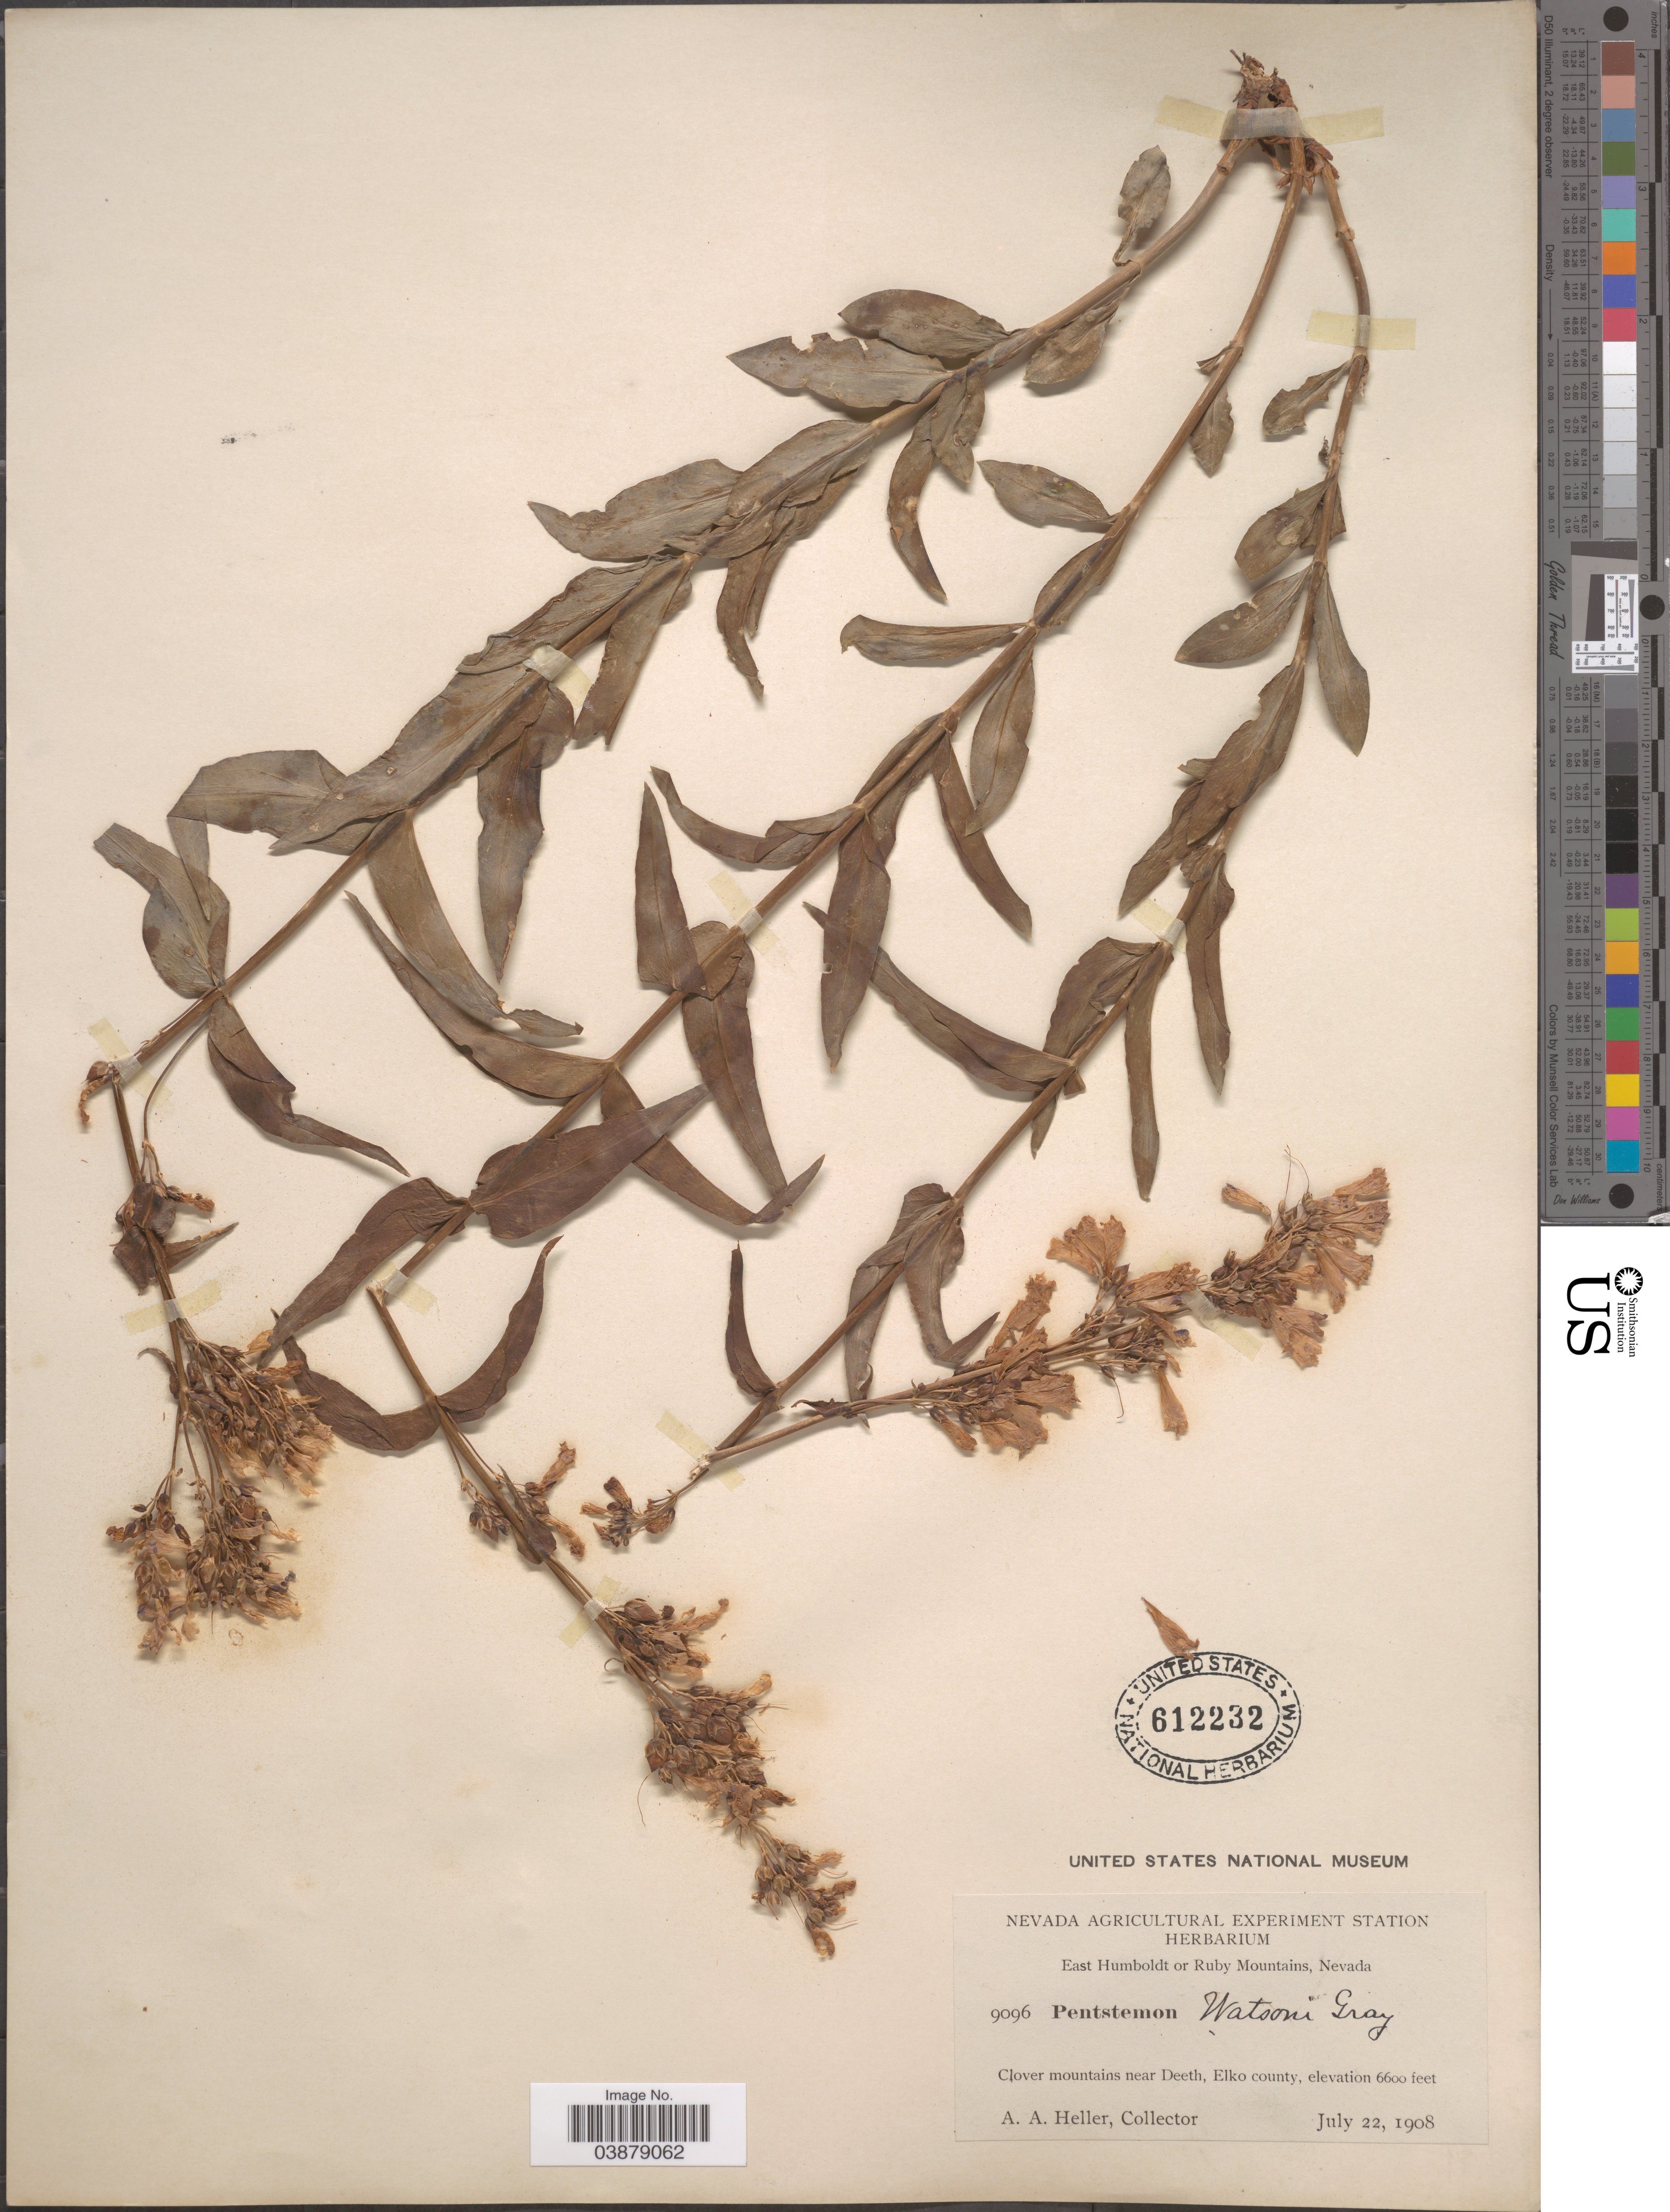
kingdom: Plantae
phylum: Tracheophyta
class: Magnoliopsida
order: Lamiales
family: Plantaginaceae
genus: Penstemon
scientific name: Penstemon watsonii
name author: A. Gray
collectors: A. A. Heller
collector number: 9096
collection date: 1908-07-22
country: United States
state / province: Nevada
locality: East Humboldt or Ruby Mountains, Clover mountains near Deeth, Elko county.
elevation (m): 2012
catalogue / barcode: US 612232